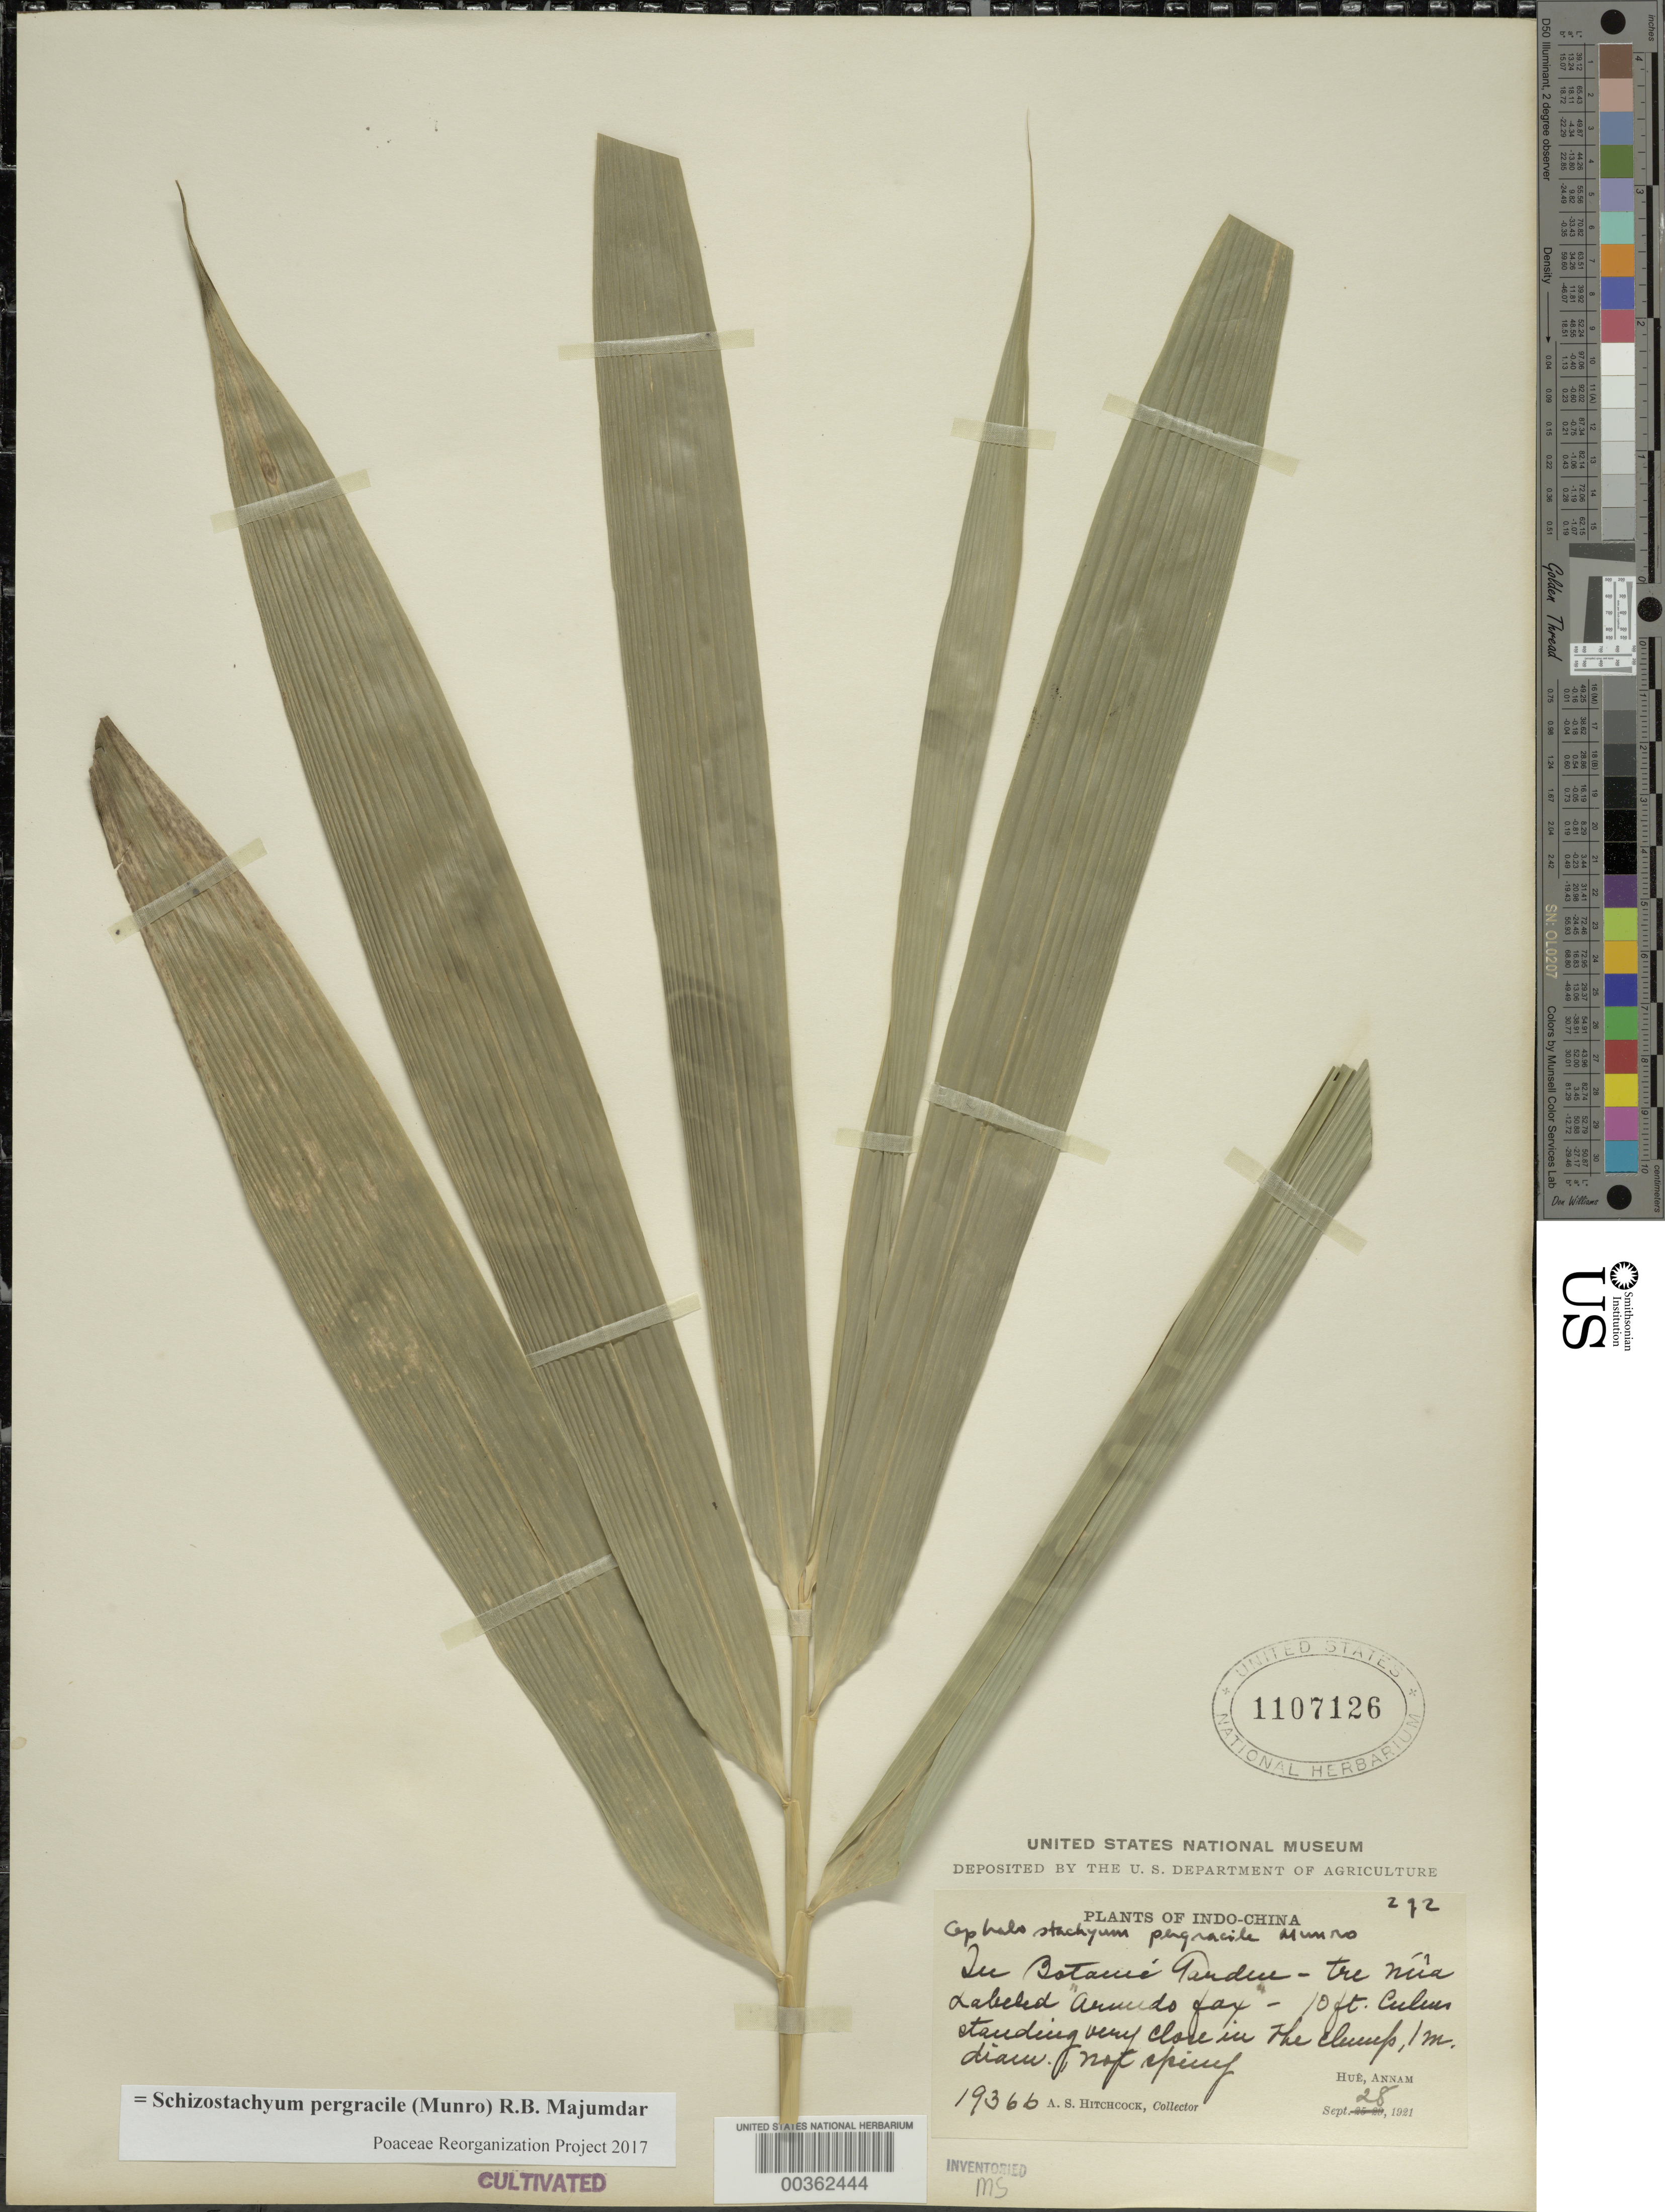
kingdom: Plantae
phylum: Tracheophyta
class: Liliopsida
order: Poales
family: Poaceae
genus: Schizostachyum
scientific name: Schizostachyum pergracile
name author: (Munro) R.B. Majumdar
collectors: A. S. Hitchcock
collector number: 19366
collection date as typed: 28 Sep 1921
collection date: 1921-09-28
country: Vietnam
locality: Plants of indo-china, in botanic garden, hue, annam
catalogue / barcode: US 1107126